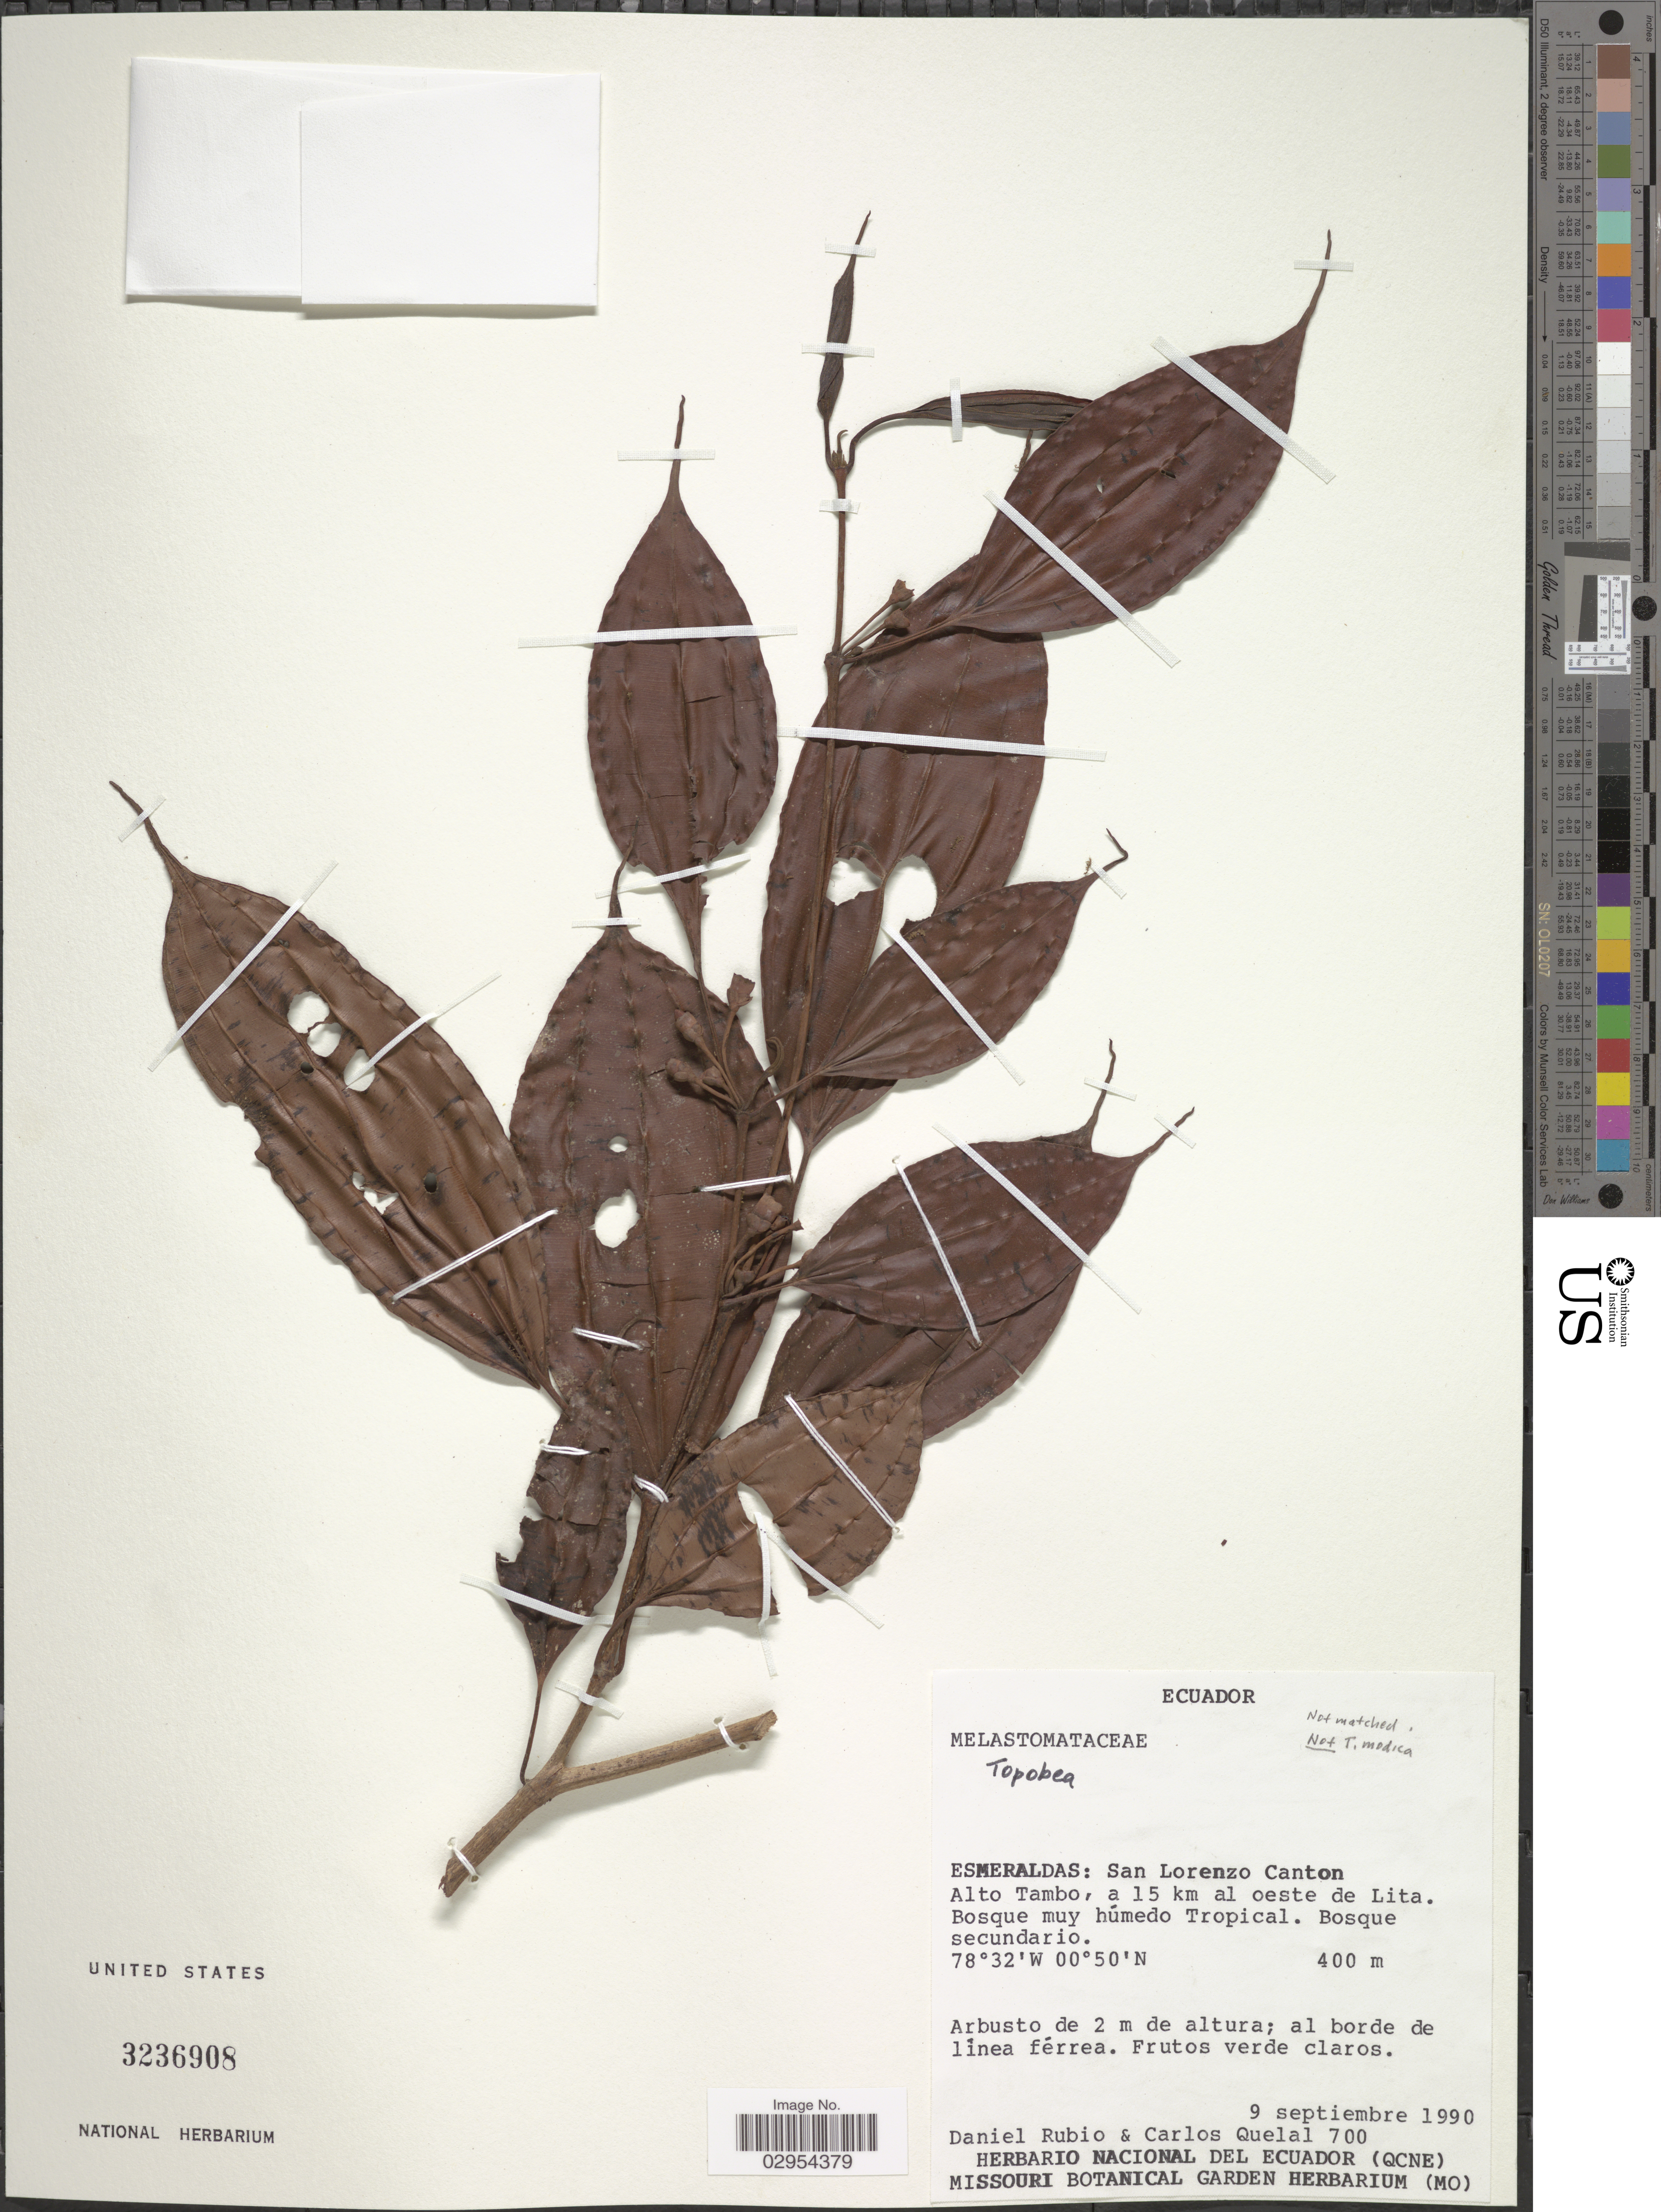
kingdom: Plantae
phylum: Tracheophyta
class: Magnoliopsida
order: Myrtales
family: Melastomataceae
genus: Topobea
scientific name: Topobea sp.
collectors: D. Rubio & C. Quelal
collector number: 700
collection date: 1990-09-09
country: Ecuador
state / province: Esmeraldas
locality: San Lorenzo Canton, Alto Tambo, a 15 km al oeste de Lita.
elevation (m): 400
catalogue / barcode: US 3236908